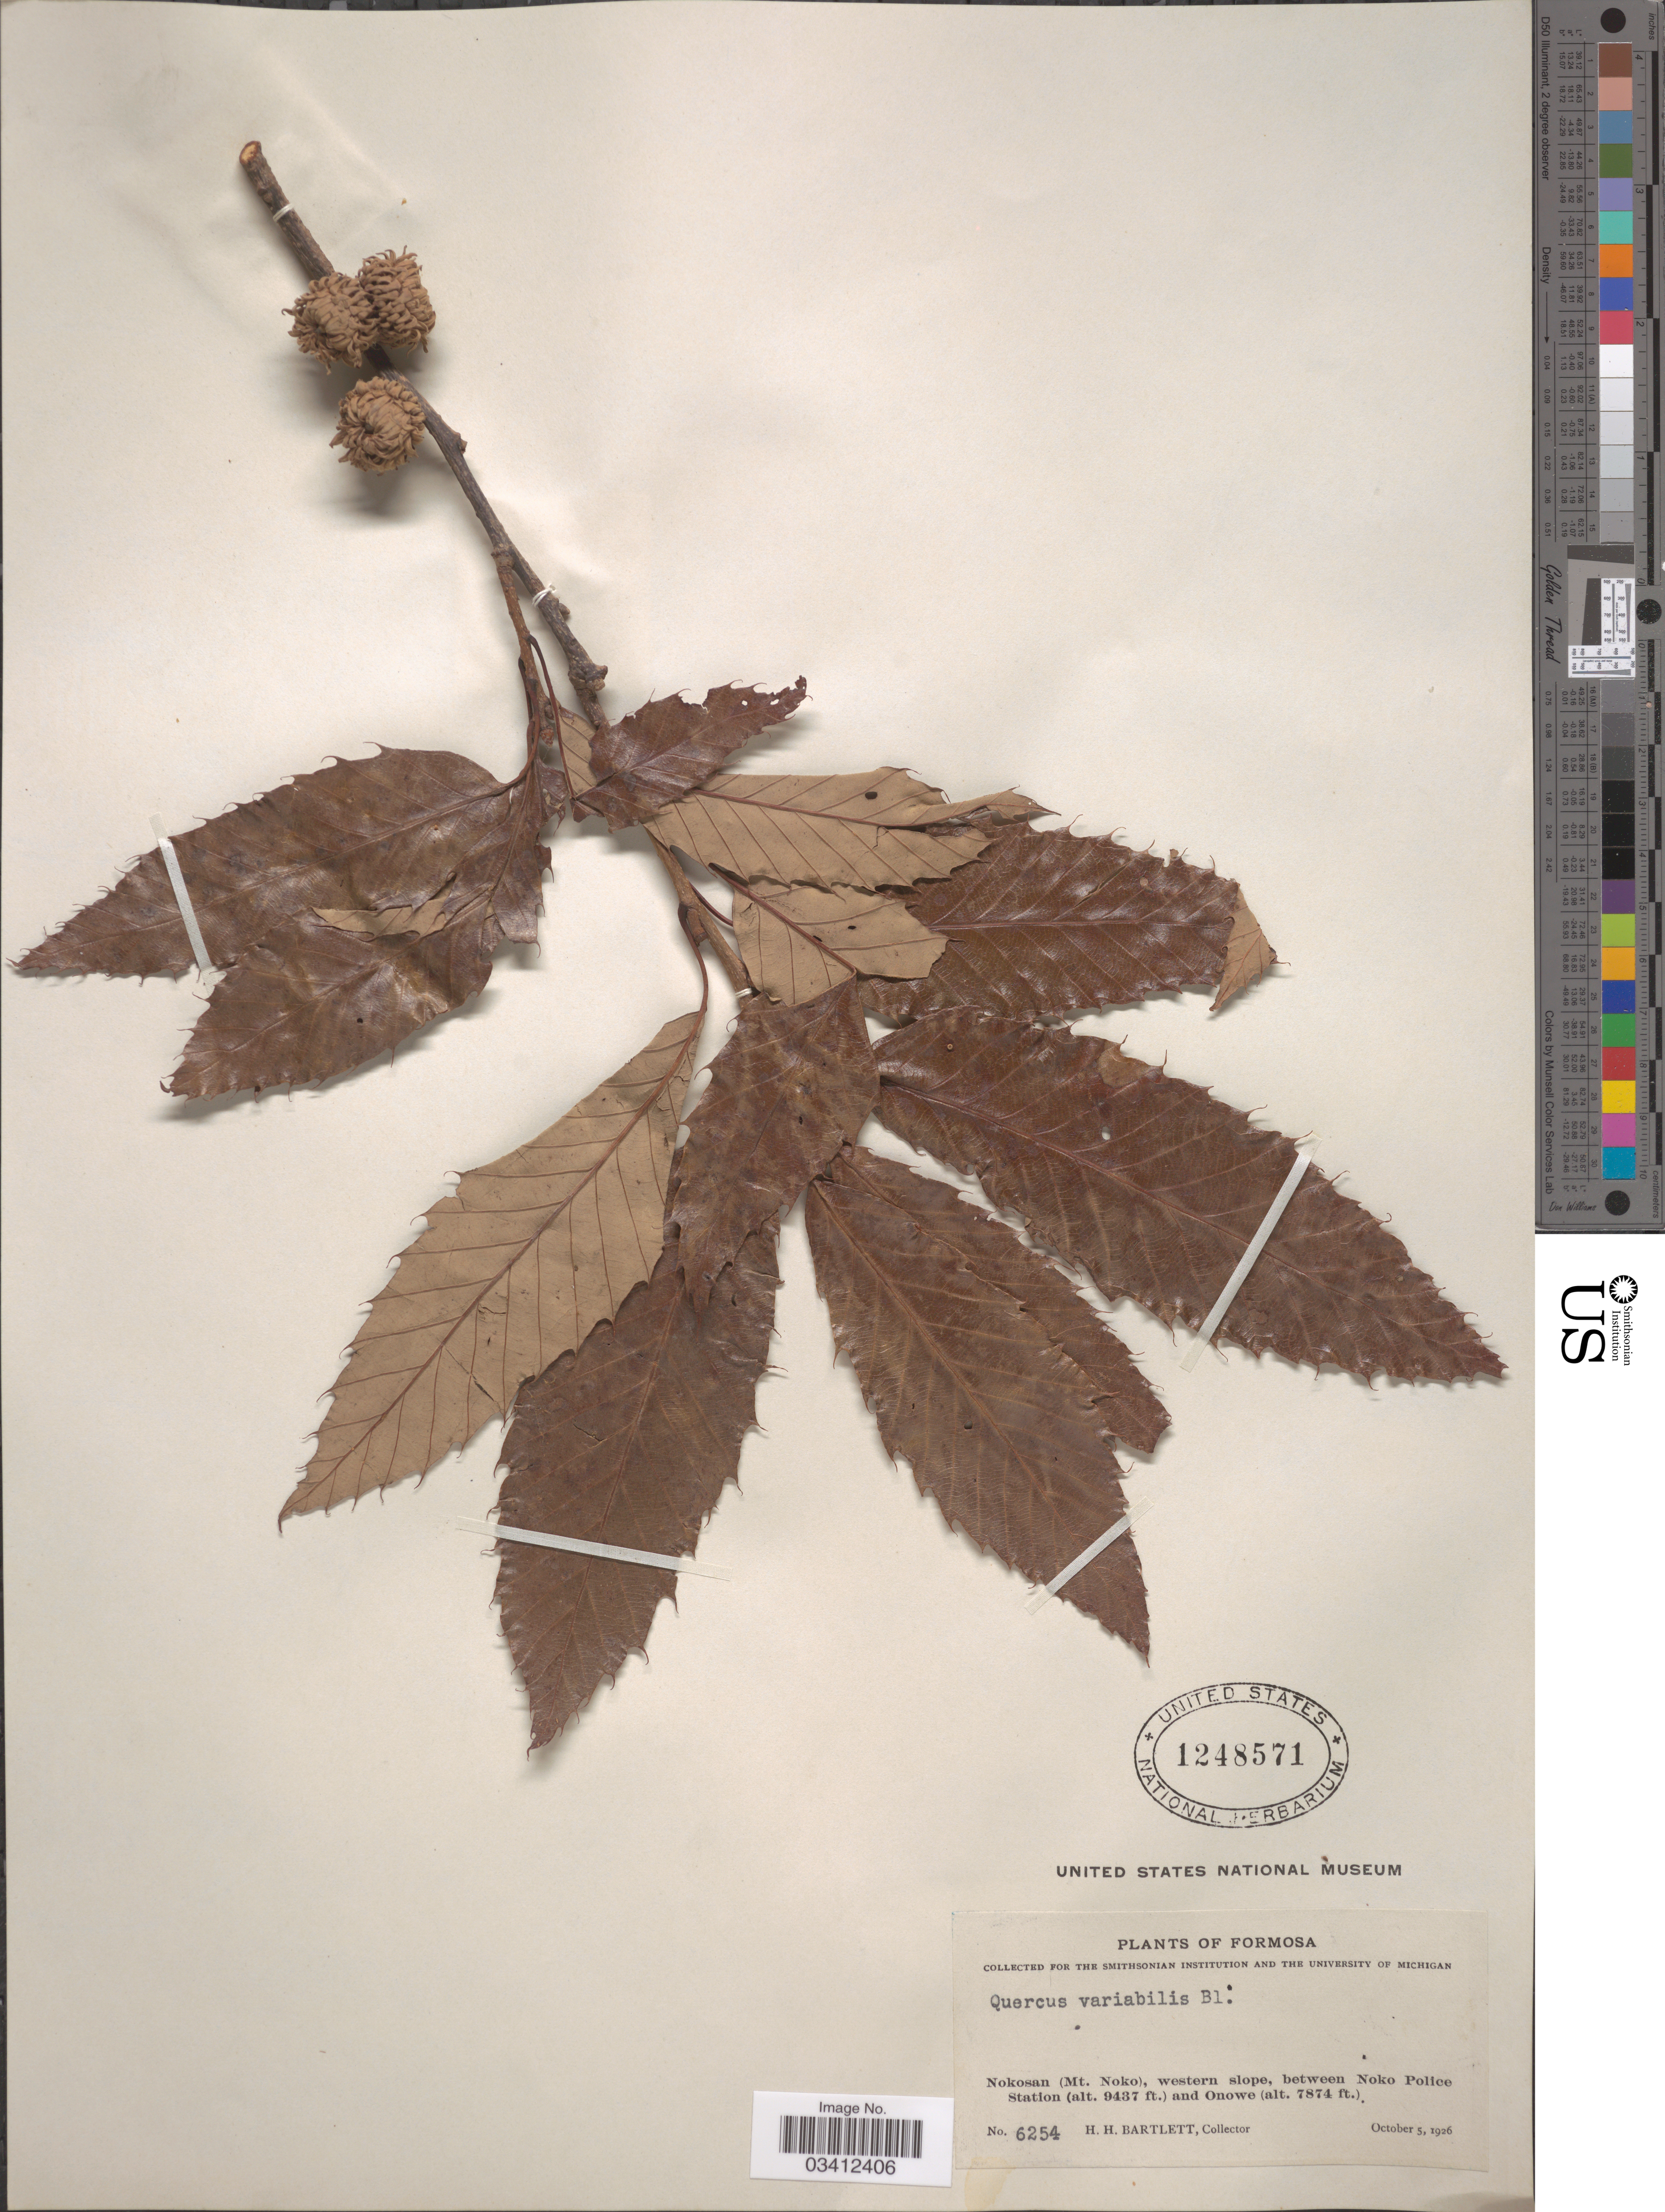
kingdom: Plantae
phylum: Tracheophyta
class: Magnoliopsida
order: Fagales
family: Fagaceae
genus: Quercus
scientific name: Quercus variabilis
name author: Blume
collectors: H. H. Bartlett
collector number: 6254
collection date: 1926-10-05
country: Taiwan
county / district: Hualien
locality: Formosa. Nokosan (Mt. Noko), western slope, between Noko Police Station and Onowe.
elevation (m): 2400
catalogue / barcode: US 1248571